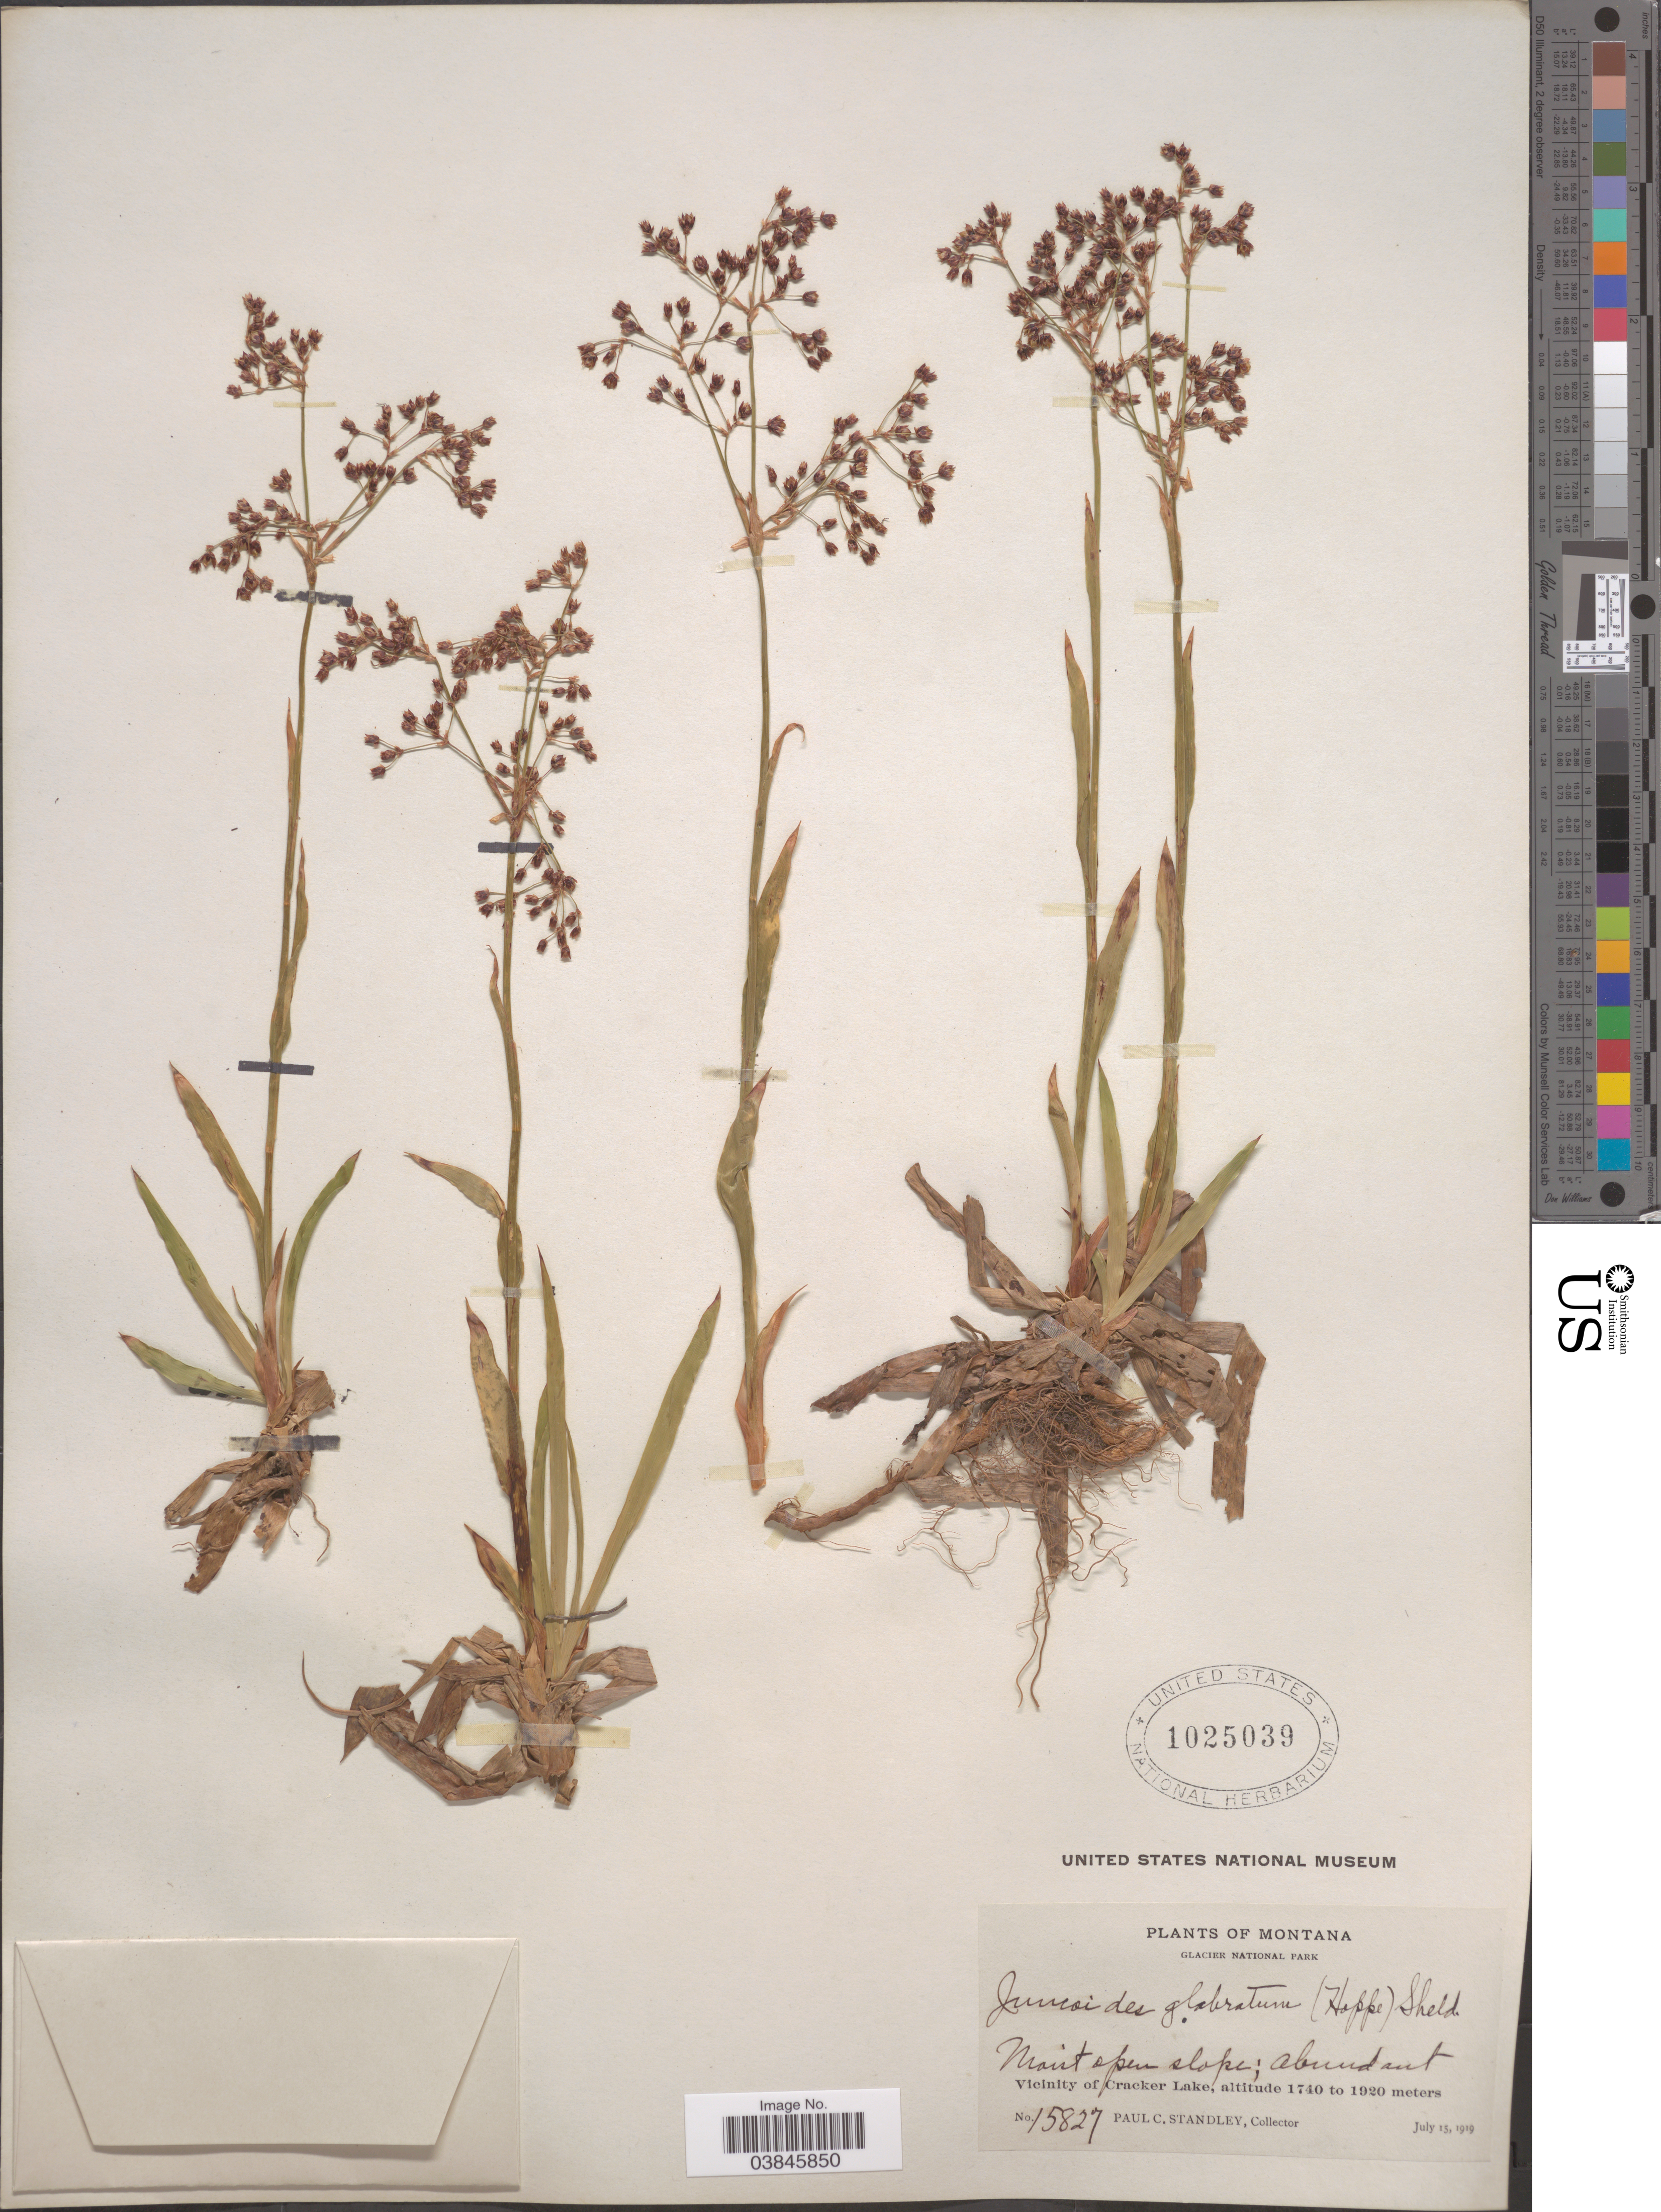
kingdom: Plantae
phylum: Tracheophyta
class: Liliopsida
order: Poales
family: Juncaceae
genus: Luzula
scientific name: Luzula glabrata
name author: (Hoppe) Desv.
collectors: P. C. Standley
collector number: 15827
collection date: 1919-07-15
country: United States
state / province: Montana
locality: Glacier National Park. Vicinity of Cracker Lake.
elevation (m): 1740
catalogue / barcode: US 1025039